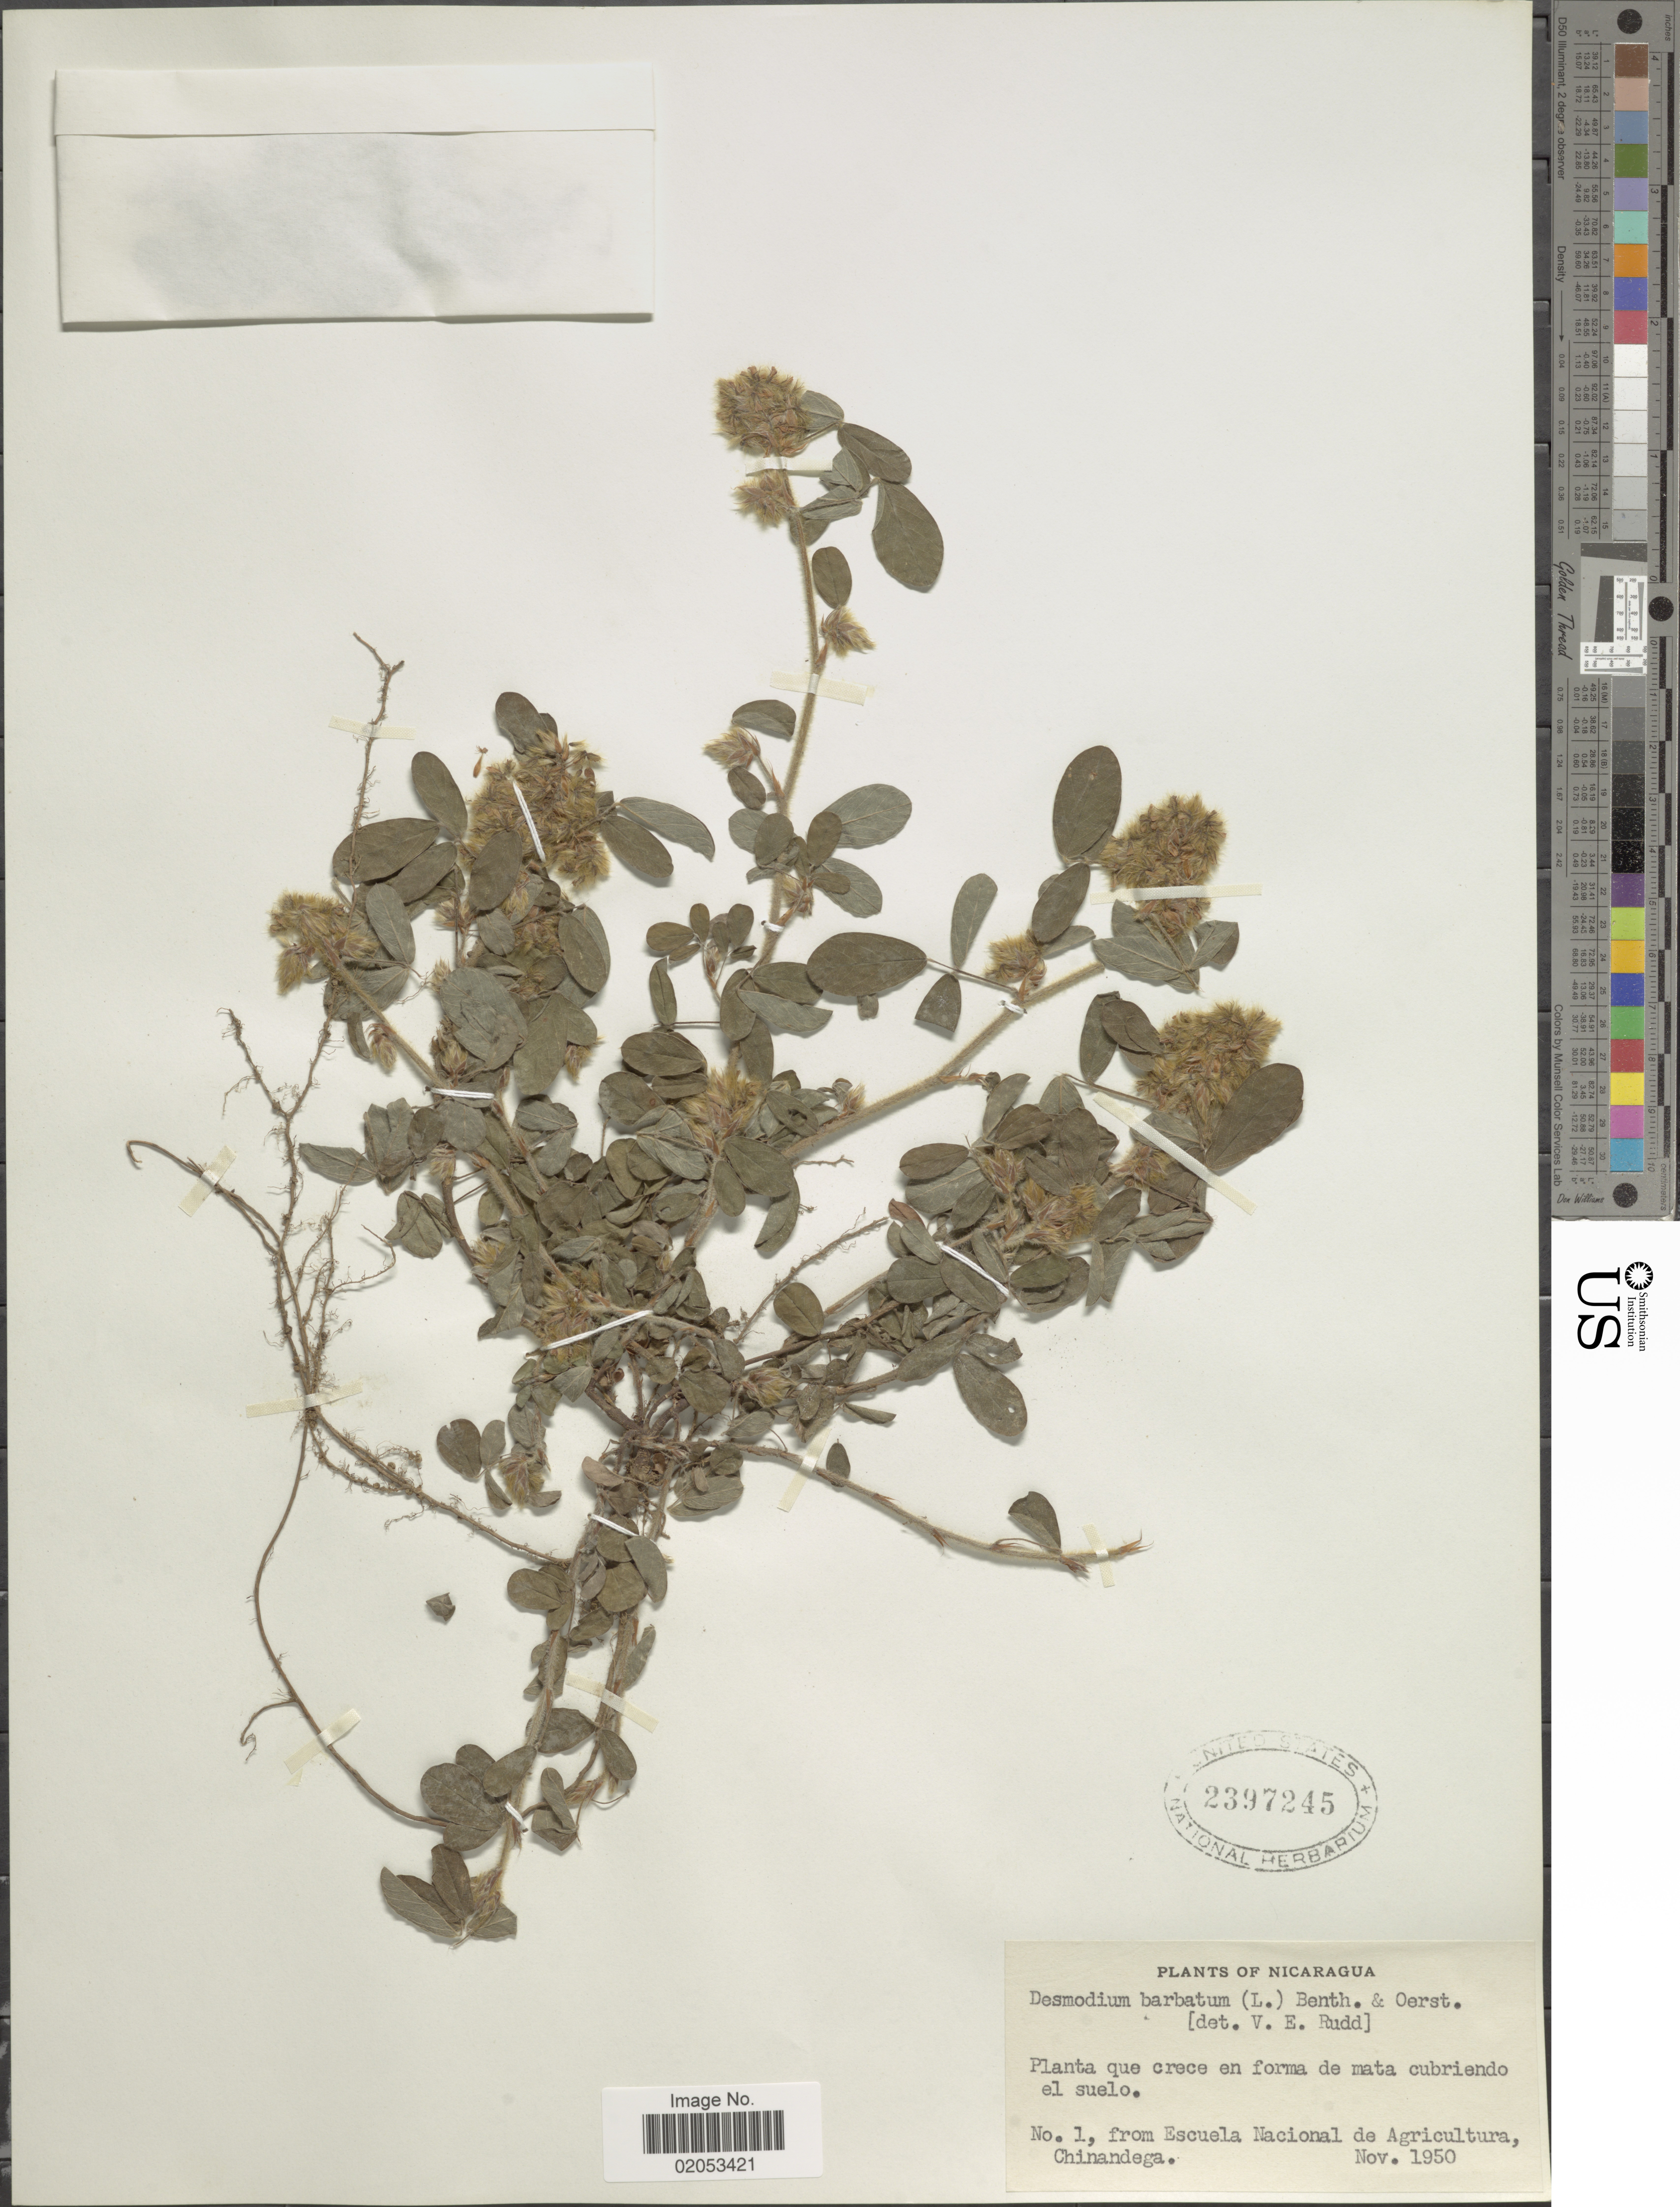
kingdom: Plantae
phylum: Tracheophyta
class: Magnoliopsida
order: Fabales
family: Fabaceae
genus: Grona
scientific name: Grona barbata var. barbata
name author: (L.) H. Ohashi & K. Ohashi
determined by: Strong, Mark T., (BOT), Smithsonian Institution - National Museum of Natural History (UNITED STATES)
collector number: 1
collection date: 1950-11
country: Nicaragua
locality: Escuale Nacional de Agricultura Chinandega [unsure placement]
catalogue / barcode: US 2397245